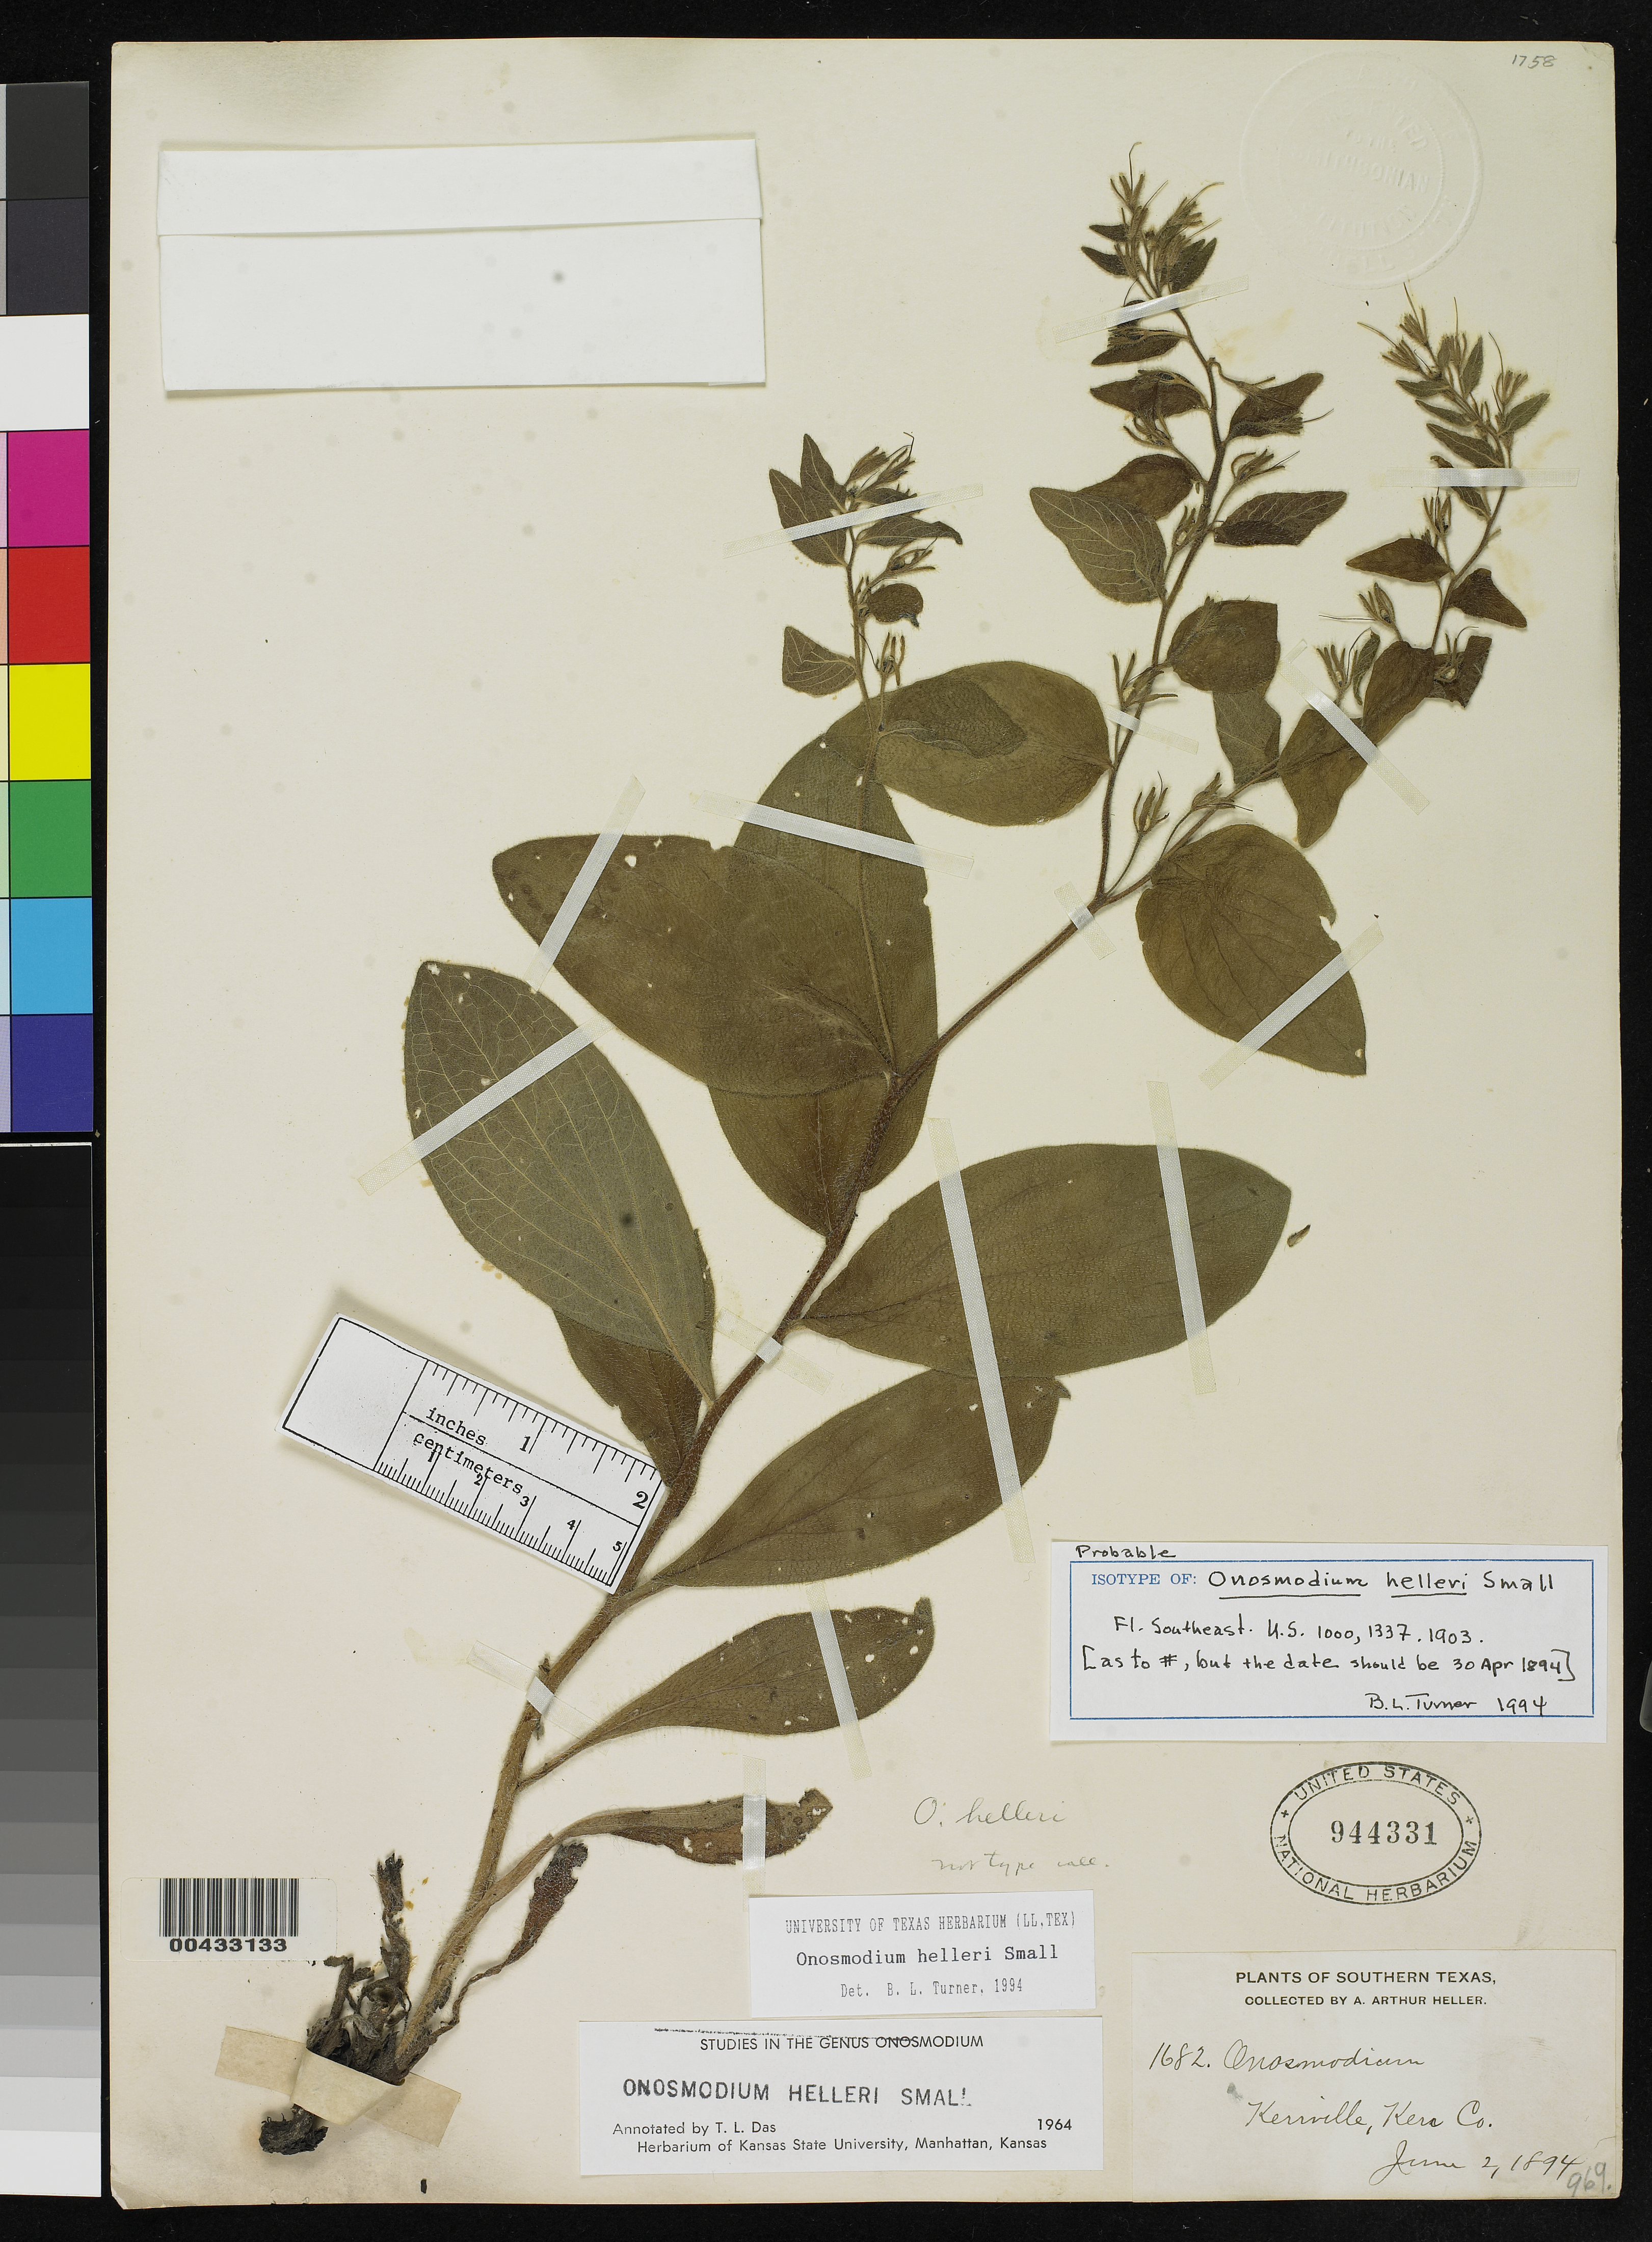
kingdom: Plantae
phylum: Tracheophyta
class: Magnoliopsida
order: Boraginales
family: Boraginaceae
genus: Onosmodium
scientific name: Onosmodium helleri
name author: Small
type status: Isotype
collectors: A. A. Heller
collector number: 1682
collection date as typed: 02 Jun 1894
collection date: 1894-06-02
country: United States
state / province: Texas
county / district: Kerr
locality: Kerrville.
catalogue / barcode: US 944331